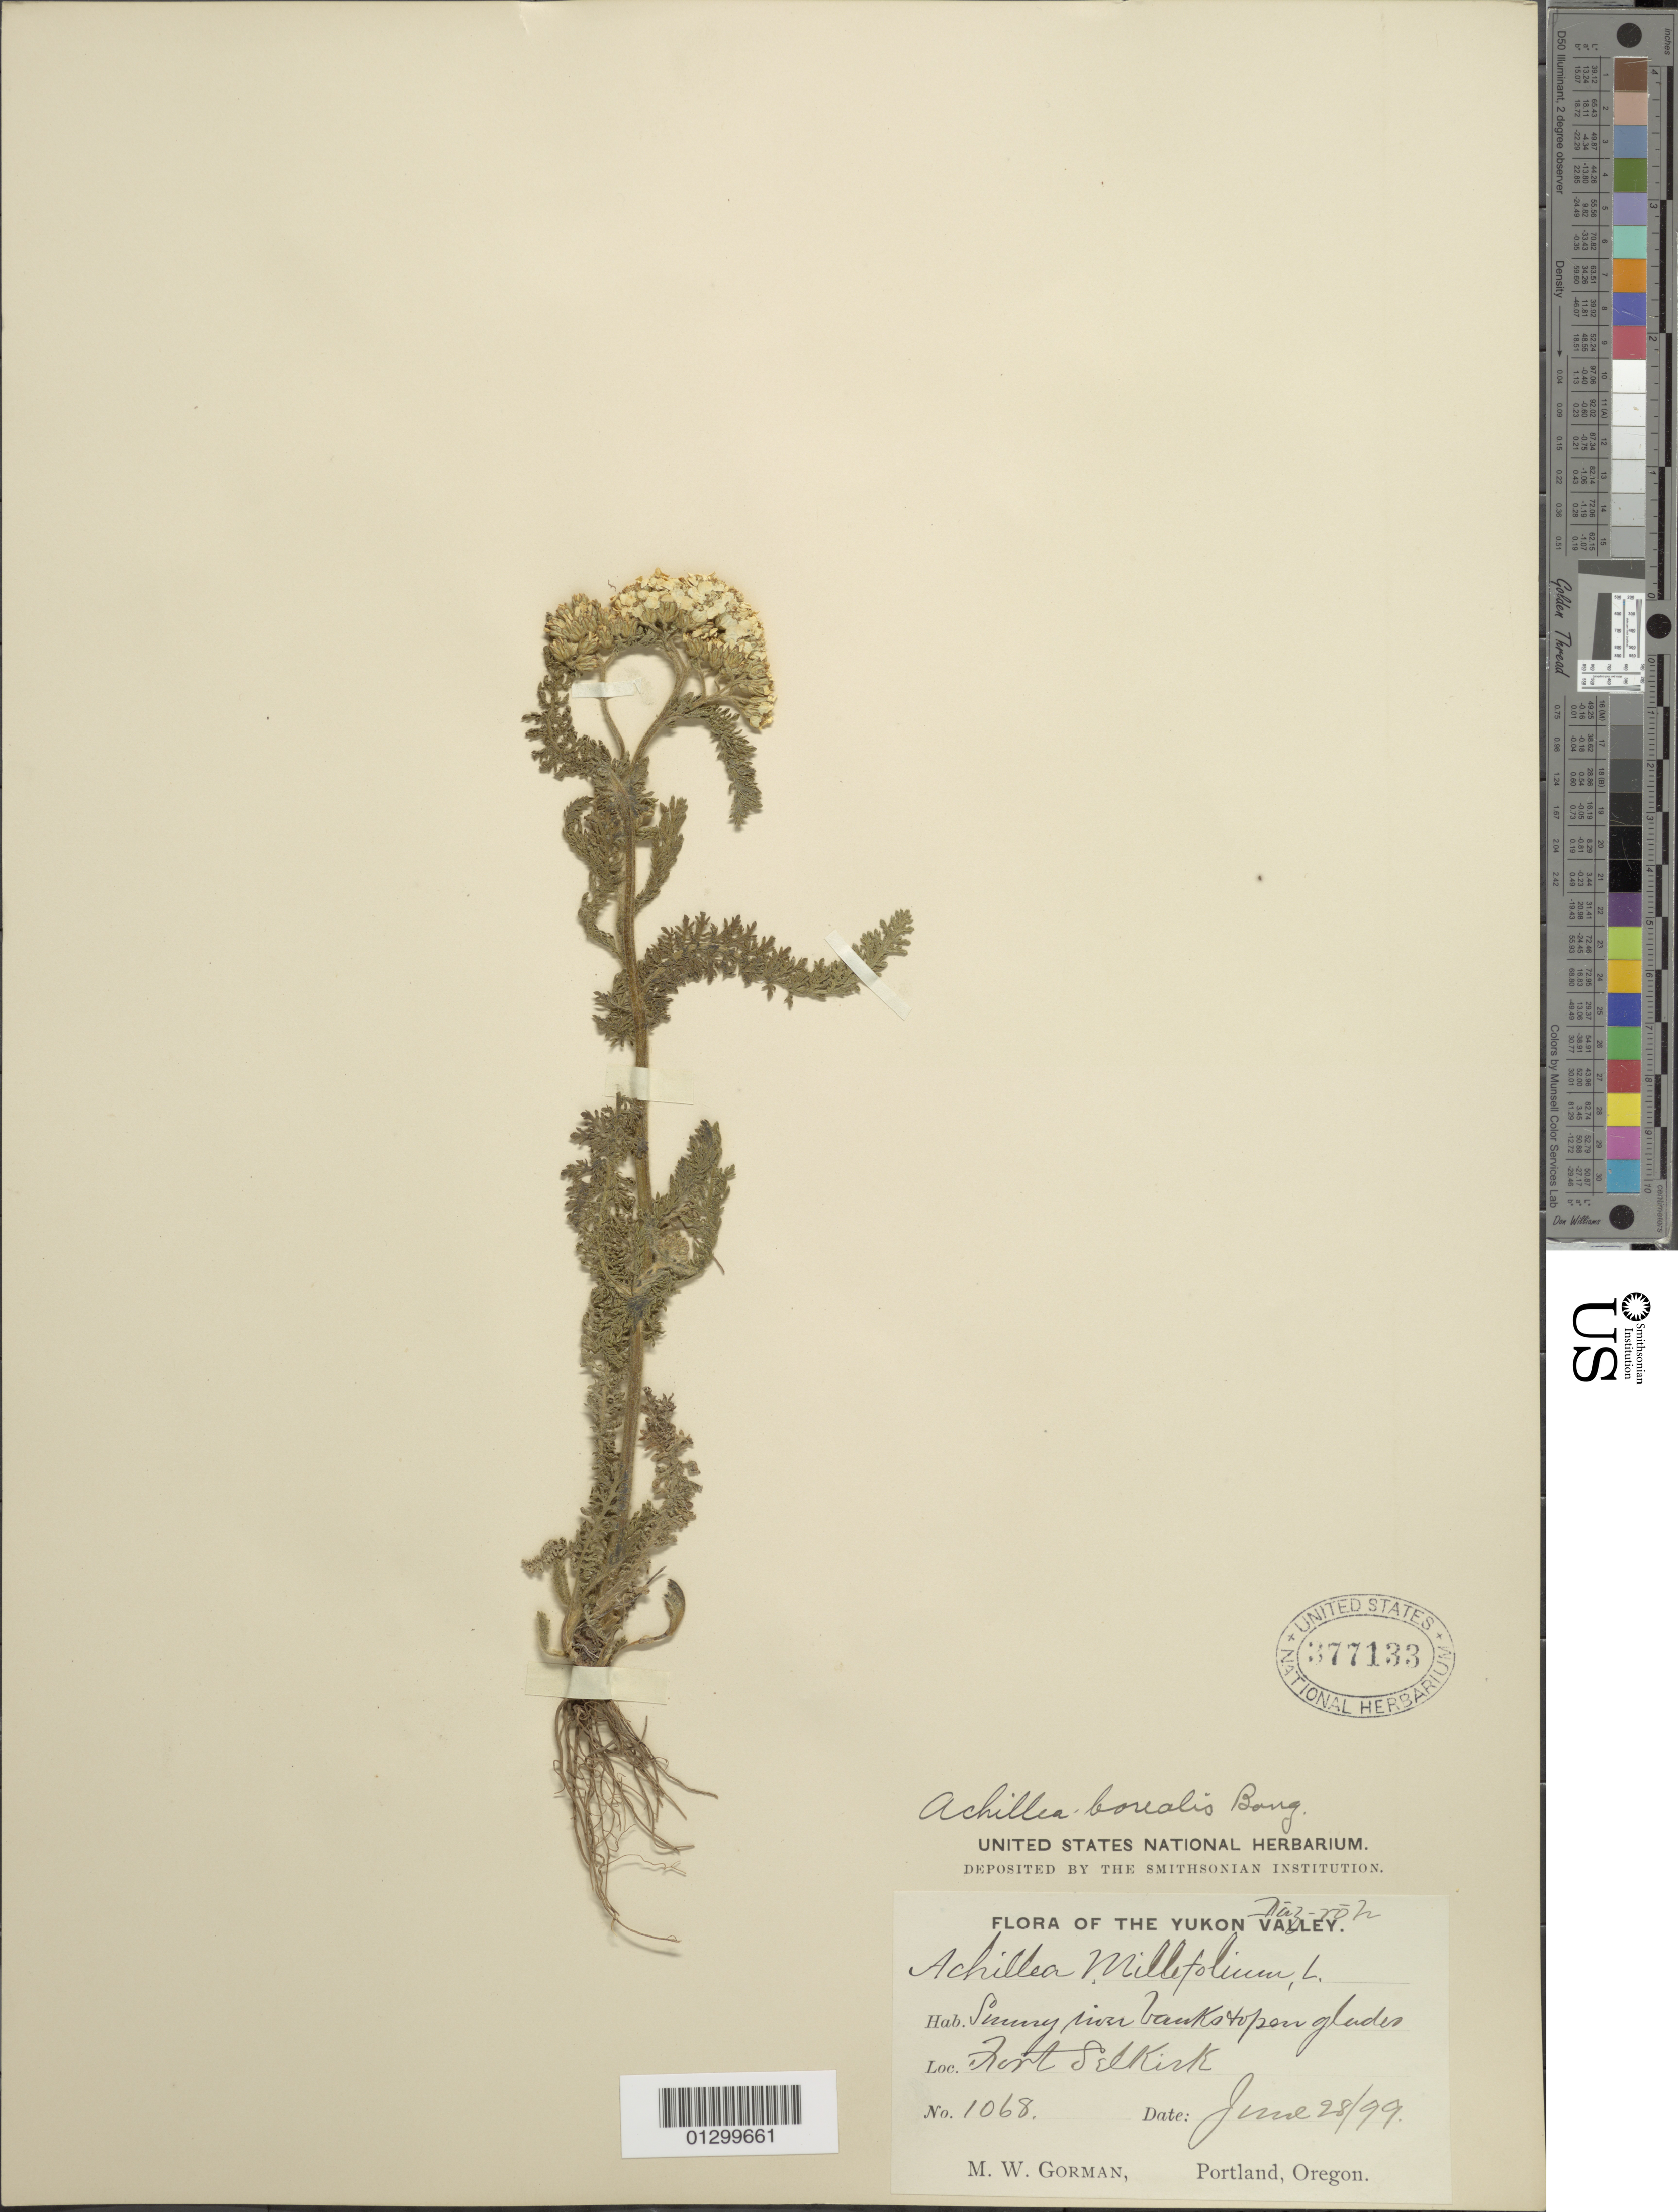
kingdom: Plantae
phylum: Tracheophyta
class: Magnoliopsida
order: Asterales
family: Asteraceae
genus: Achillea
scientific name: Achillea millefolium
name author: L.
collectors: M. W. Gorman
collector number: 1068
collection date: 1899-06-28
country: Canada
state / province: Yukon Territory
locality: Fort Selkirk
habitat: Sunny river banks and open glades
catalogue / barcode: US 377133